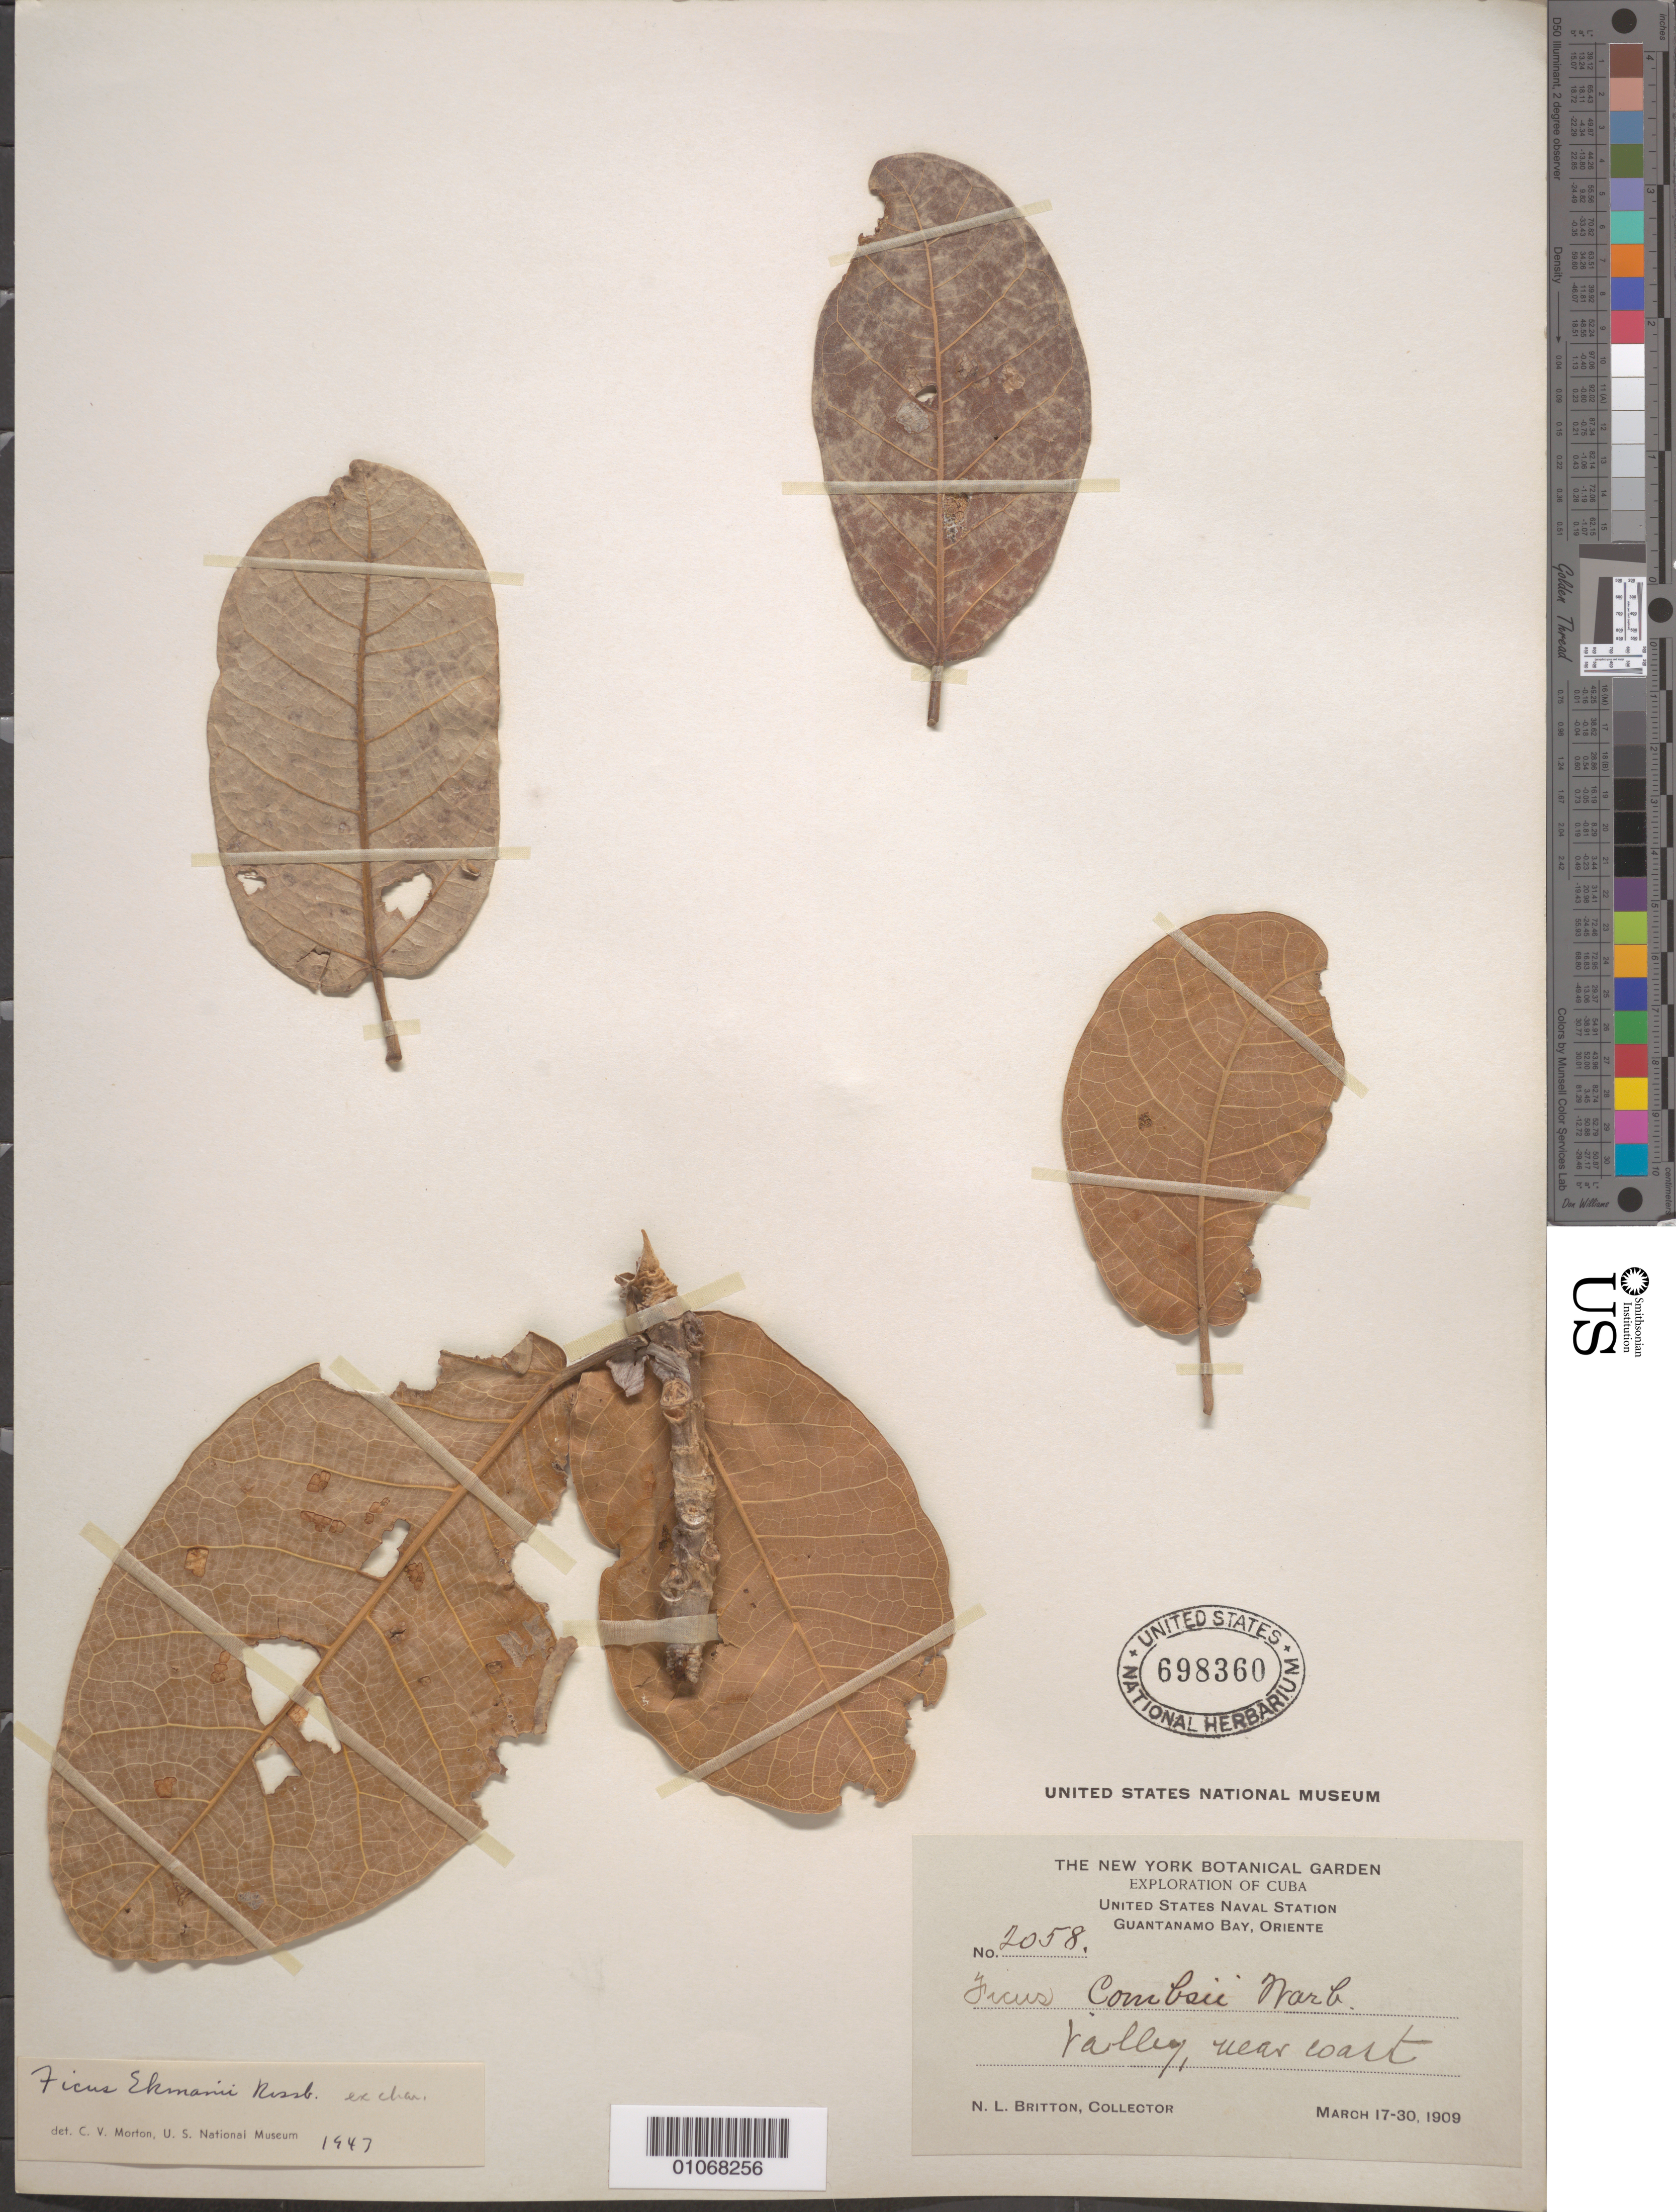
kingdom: Plantae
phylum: Tracheophyta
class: Magnoliopsida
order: Rosales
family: Moraceae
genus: Ficus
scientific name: Ficus ekmanii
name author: Rossberg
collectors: N. Britton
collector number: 2058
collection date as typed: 17 Mar 1909 to 30 Mar 1909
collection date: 1909-03-17/1909-03-30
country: Cuba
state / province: Guantanamo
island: Cuba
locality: Guantánamo Bay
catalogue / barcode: US 698360